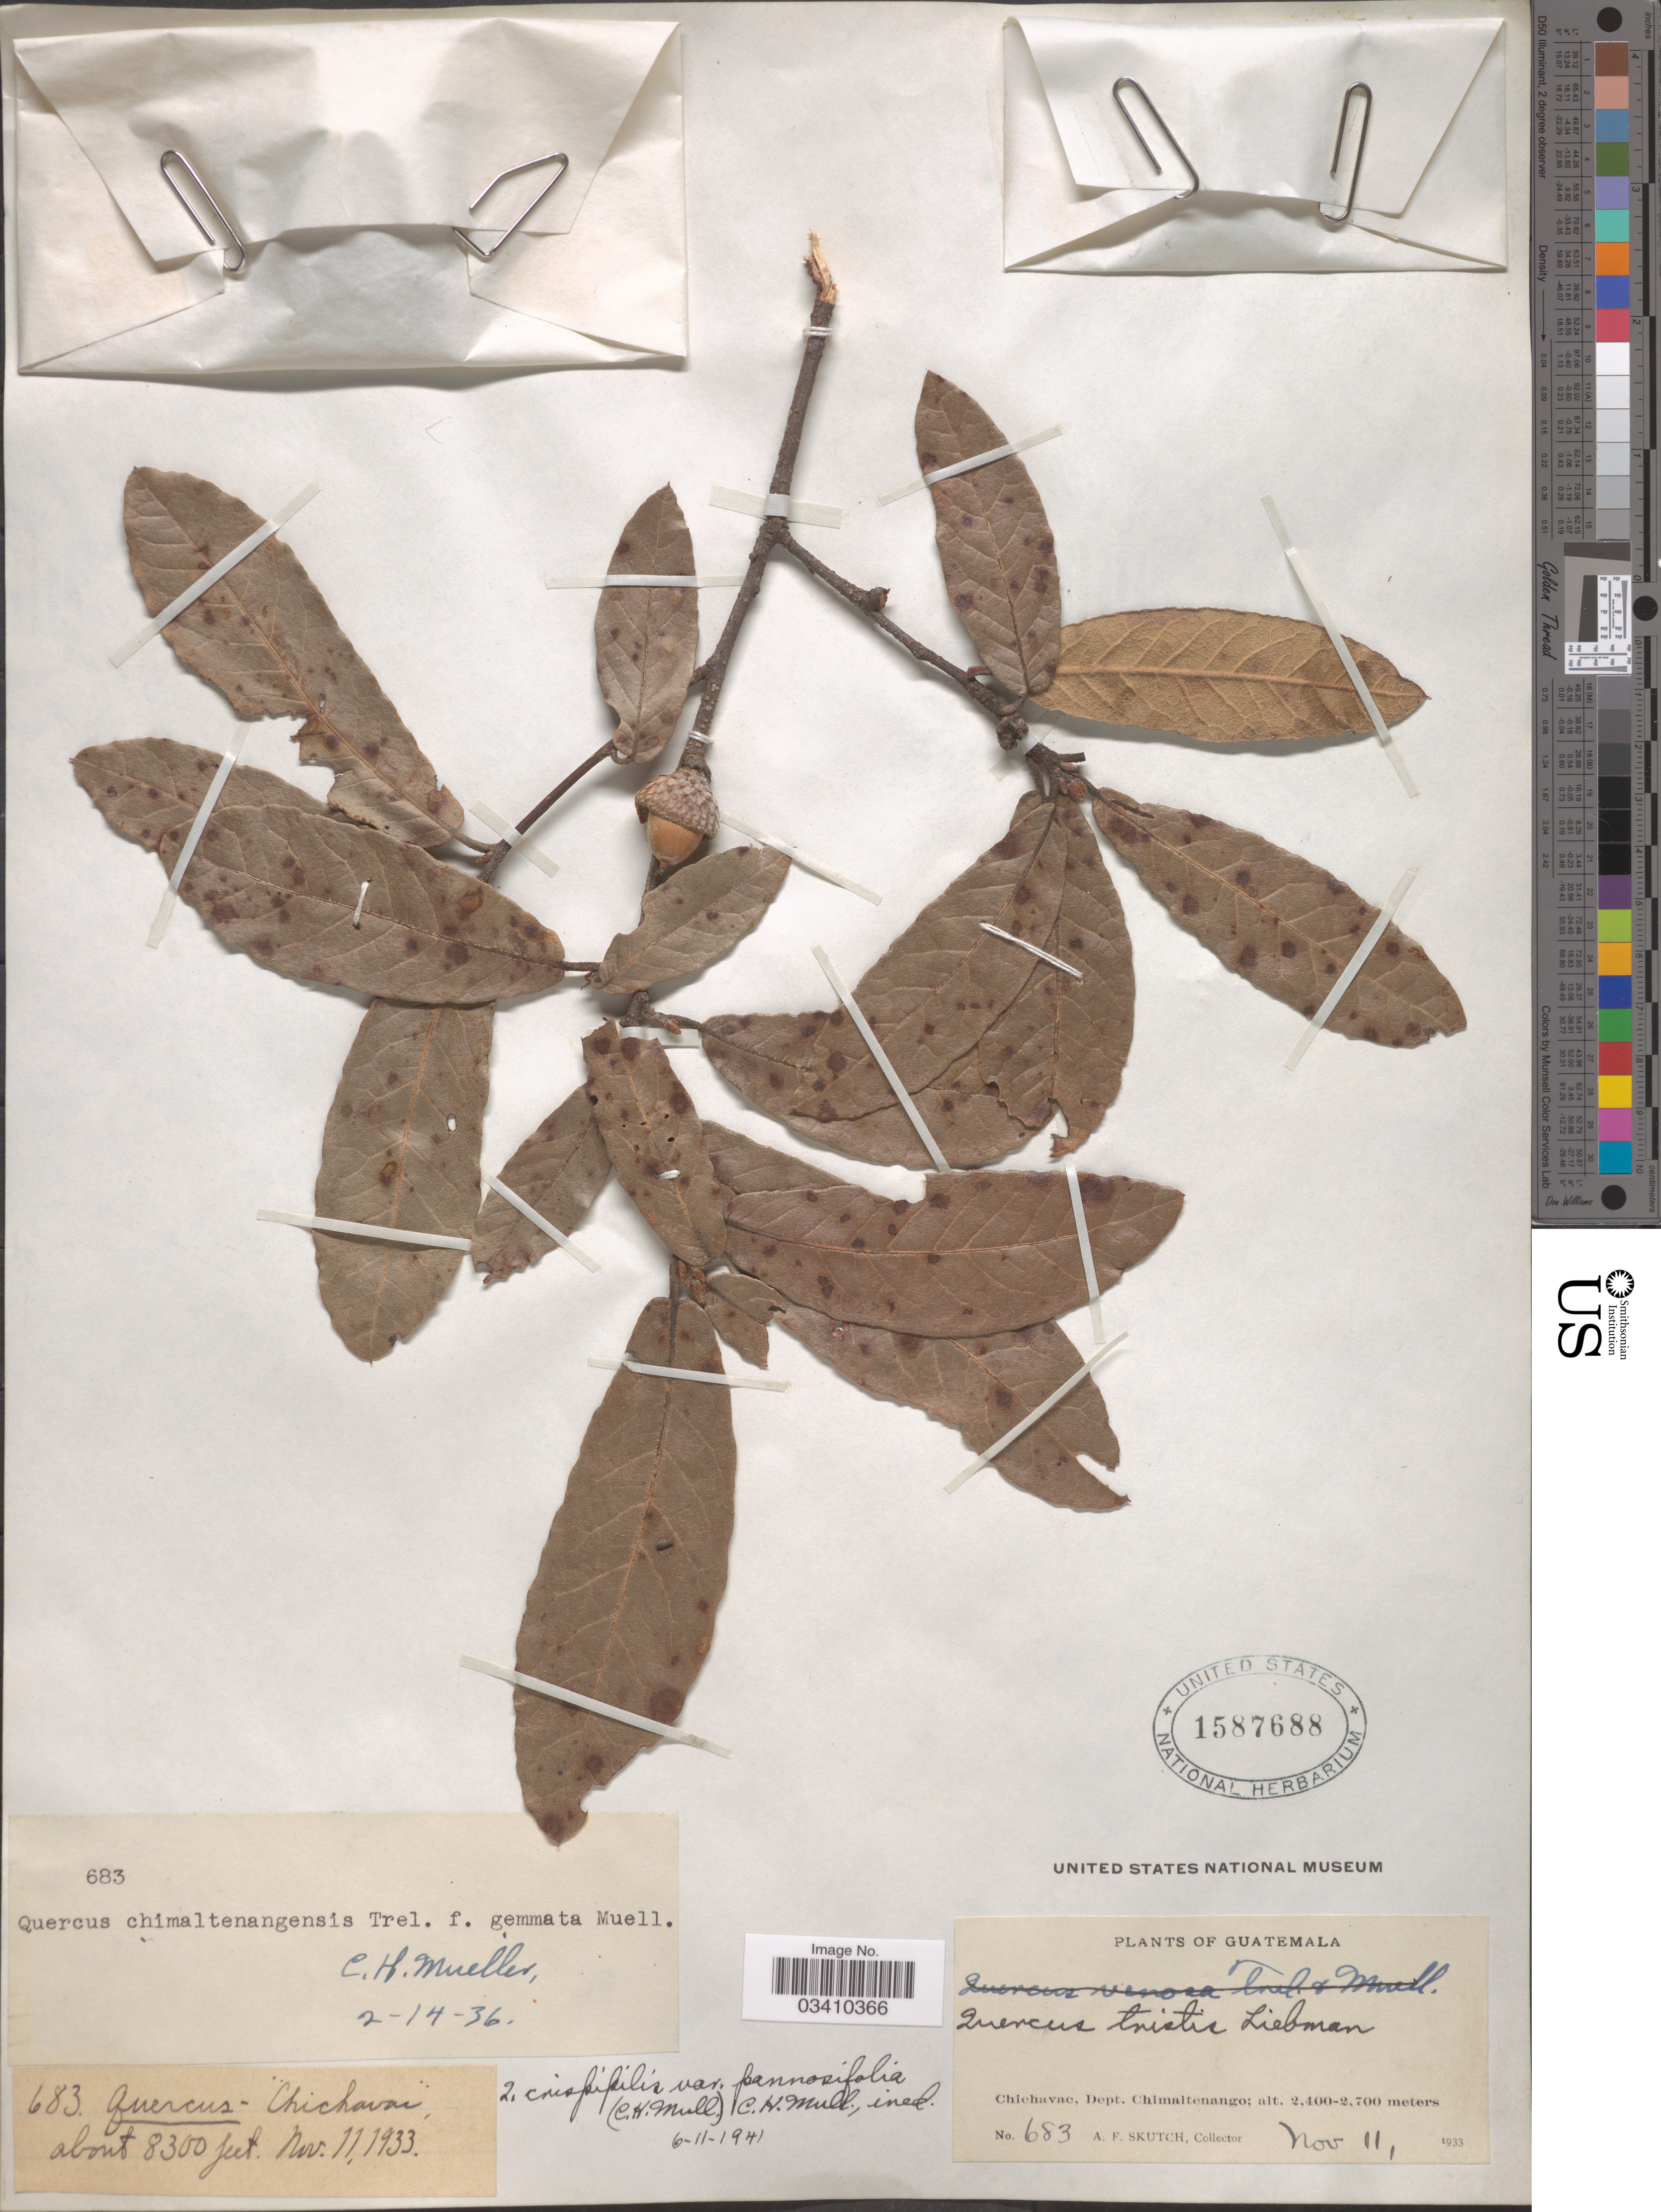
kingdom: Plantae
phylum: Tracheophyta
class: Magnoliopsida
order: Fagales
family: Fagaceae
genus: Quercus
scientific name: Quercus crispipilis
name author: Trel.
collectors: A. F. Skutch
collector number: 683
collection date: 1933-11-11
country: Guatemala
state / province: Chimaltenango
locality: Chichavac, Dept. Chimaltenango.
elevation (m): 2530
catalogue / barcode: US 1587688